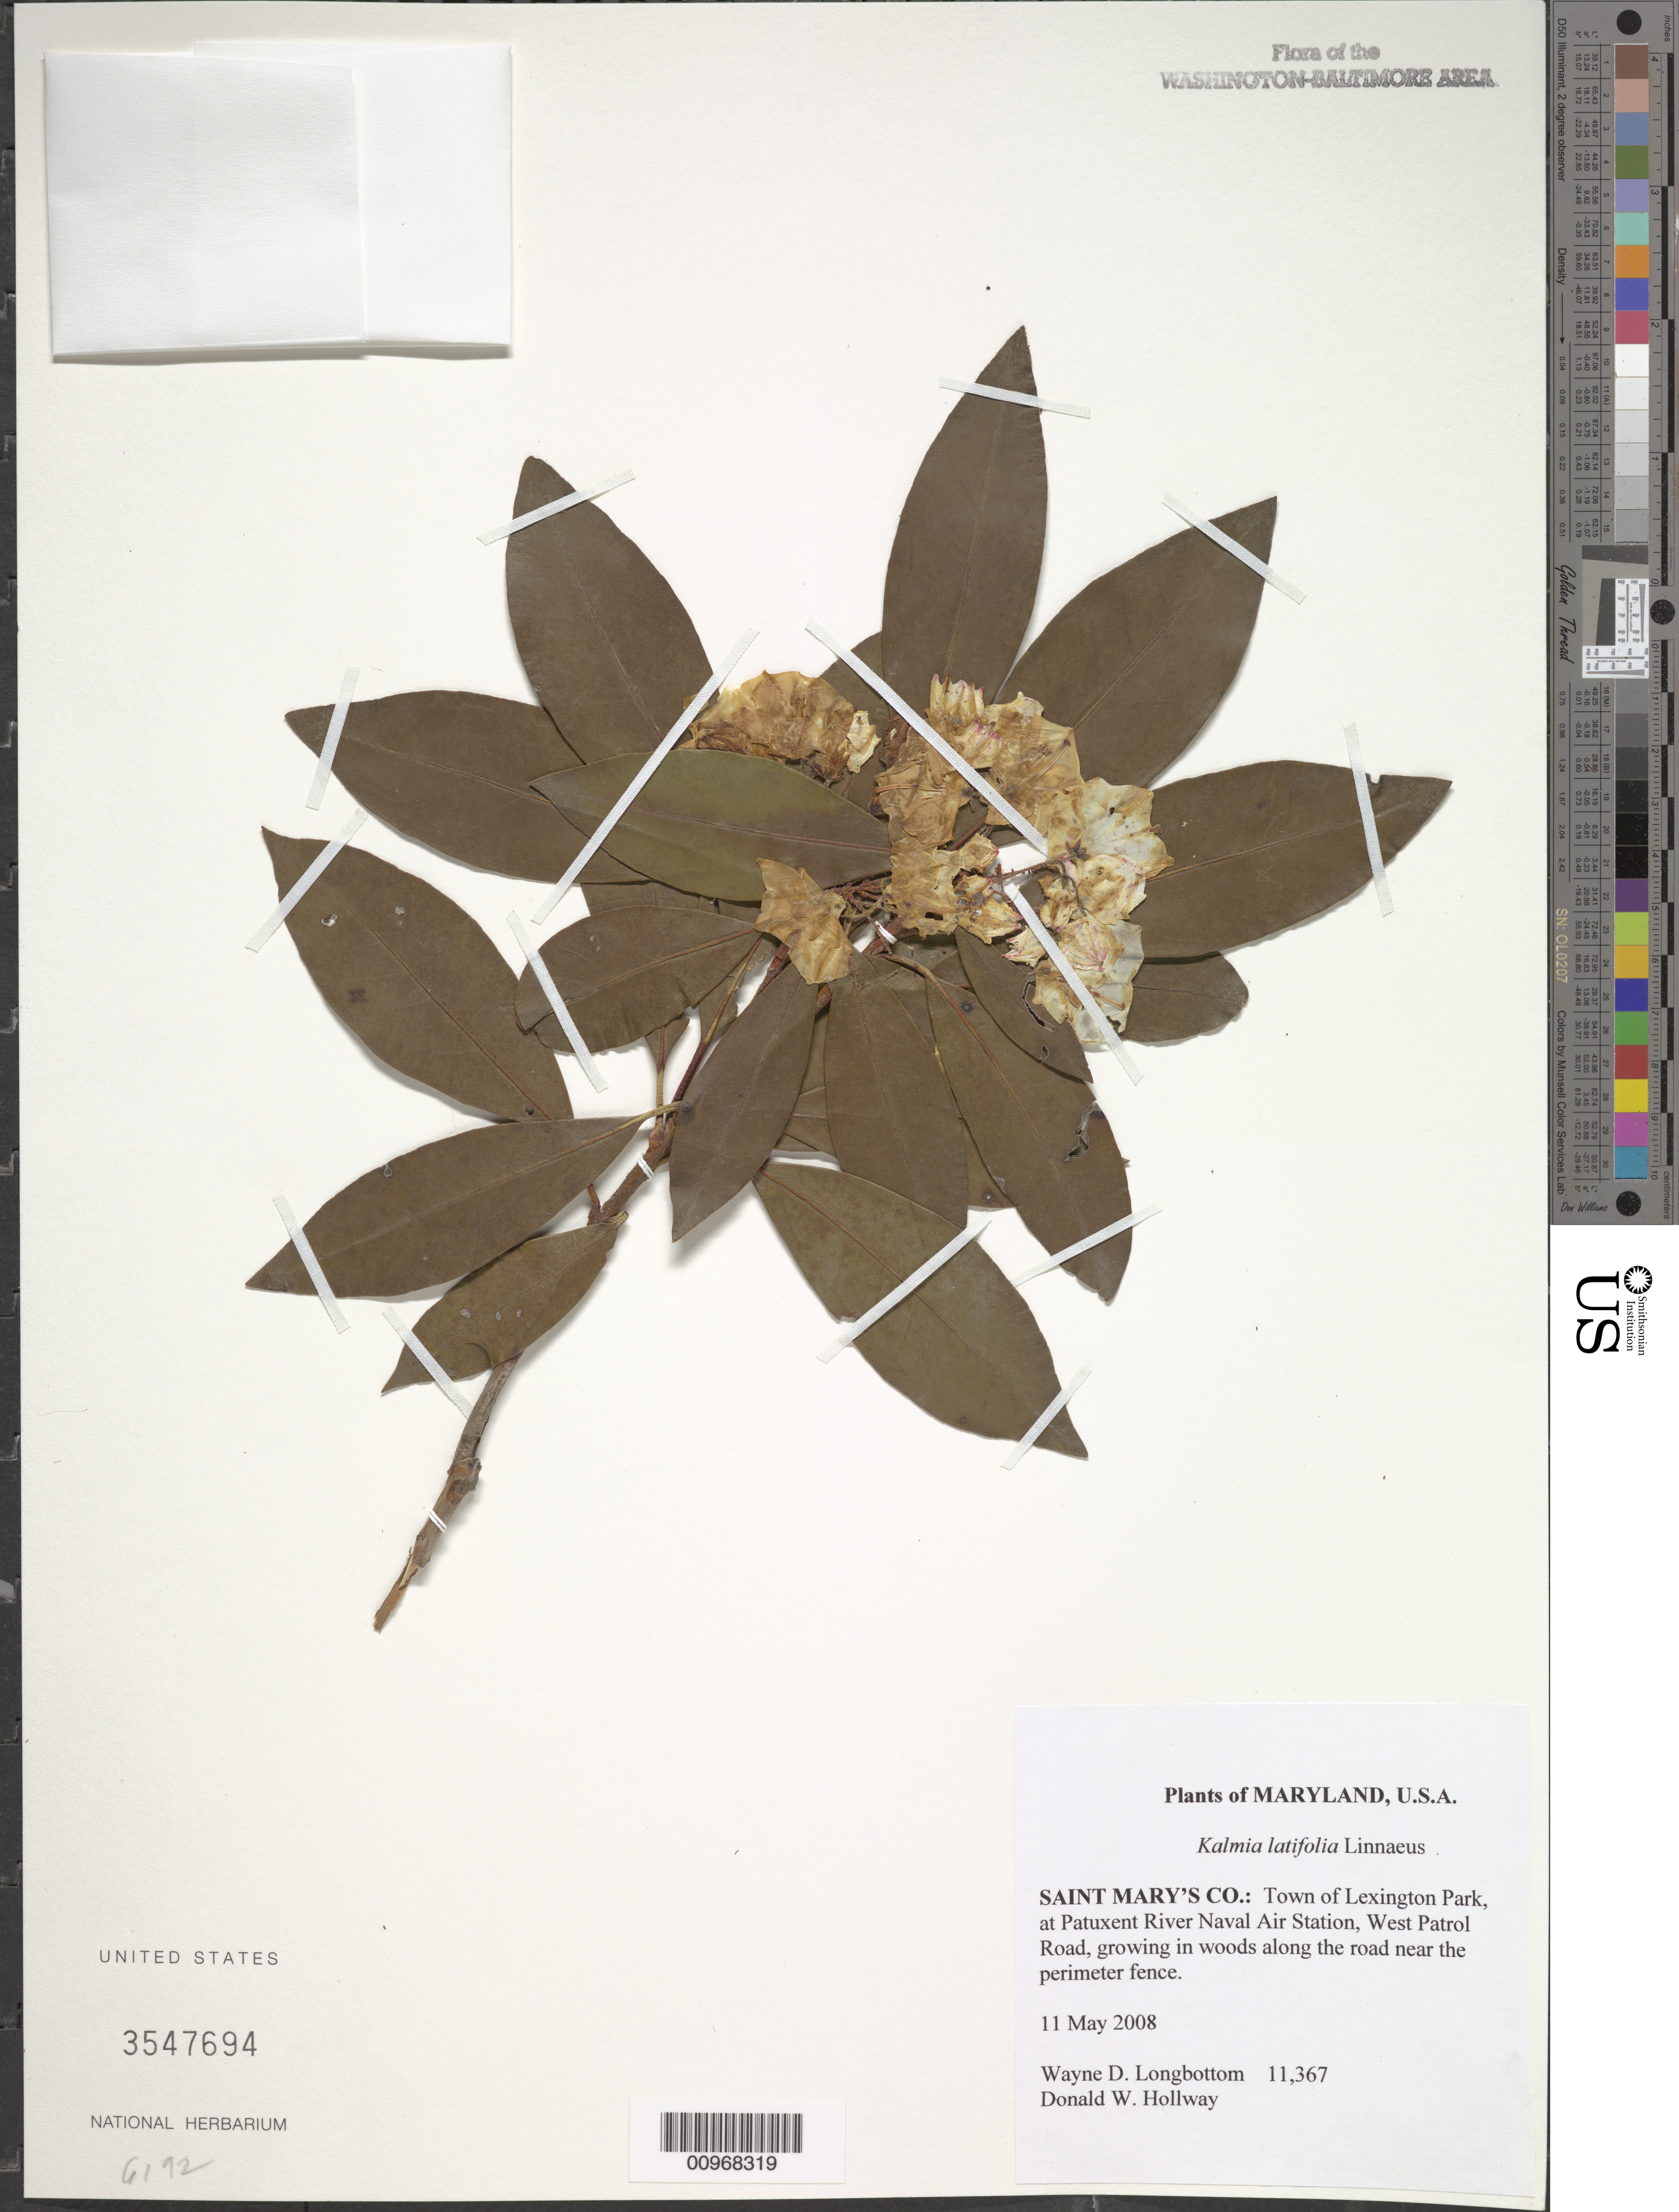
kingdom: Plantae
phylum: Tracheophyta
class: Magnoliopsida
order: Ericales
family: Ericaceae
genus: Kalmia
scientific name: Kalmia latifolia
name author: L.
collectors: W. D. Longbottom & D. Hollway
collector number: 11367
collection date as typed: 11 May 2008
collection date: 2008-05-11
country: United States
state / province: Maryland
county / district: St. Mary's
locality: Town of Lexington Park, at Patuxent River Naval Air Station, West Patrol Road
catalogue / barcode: US 3547694